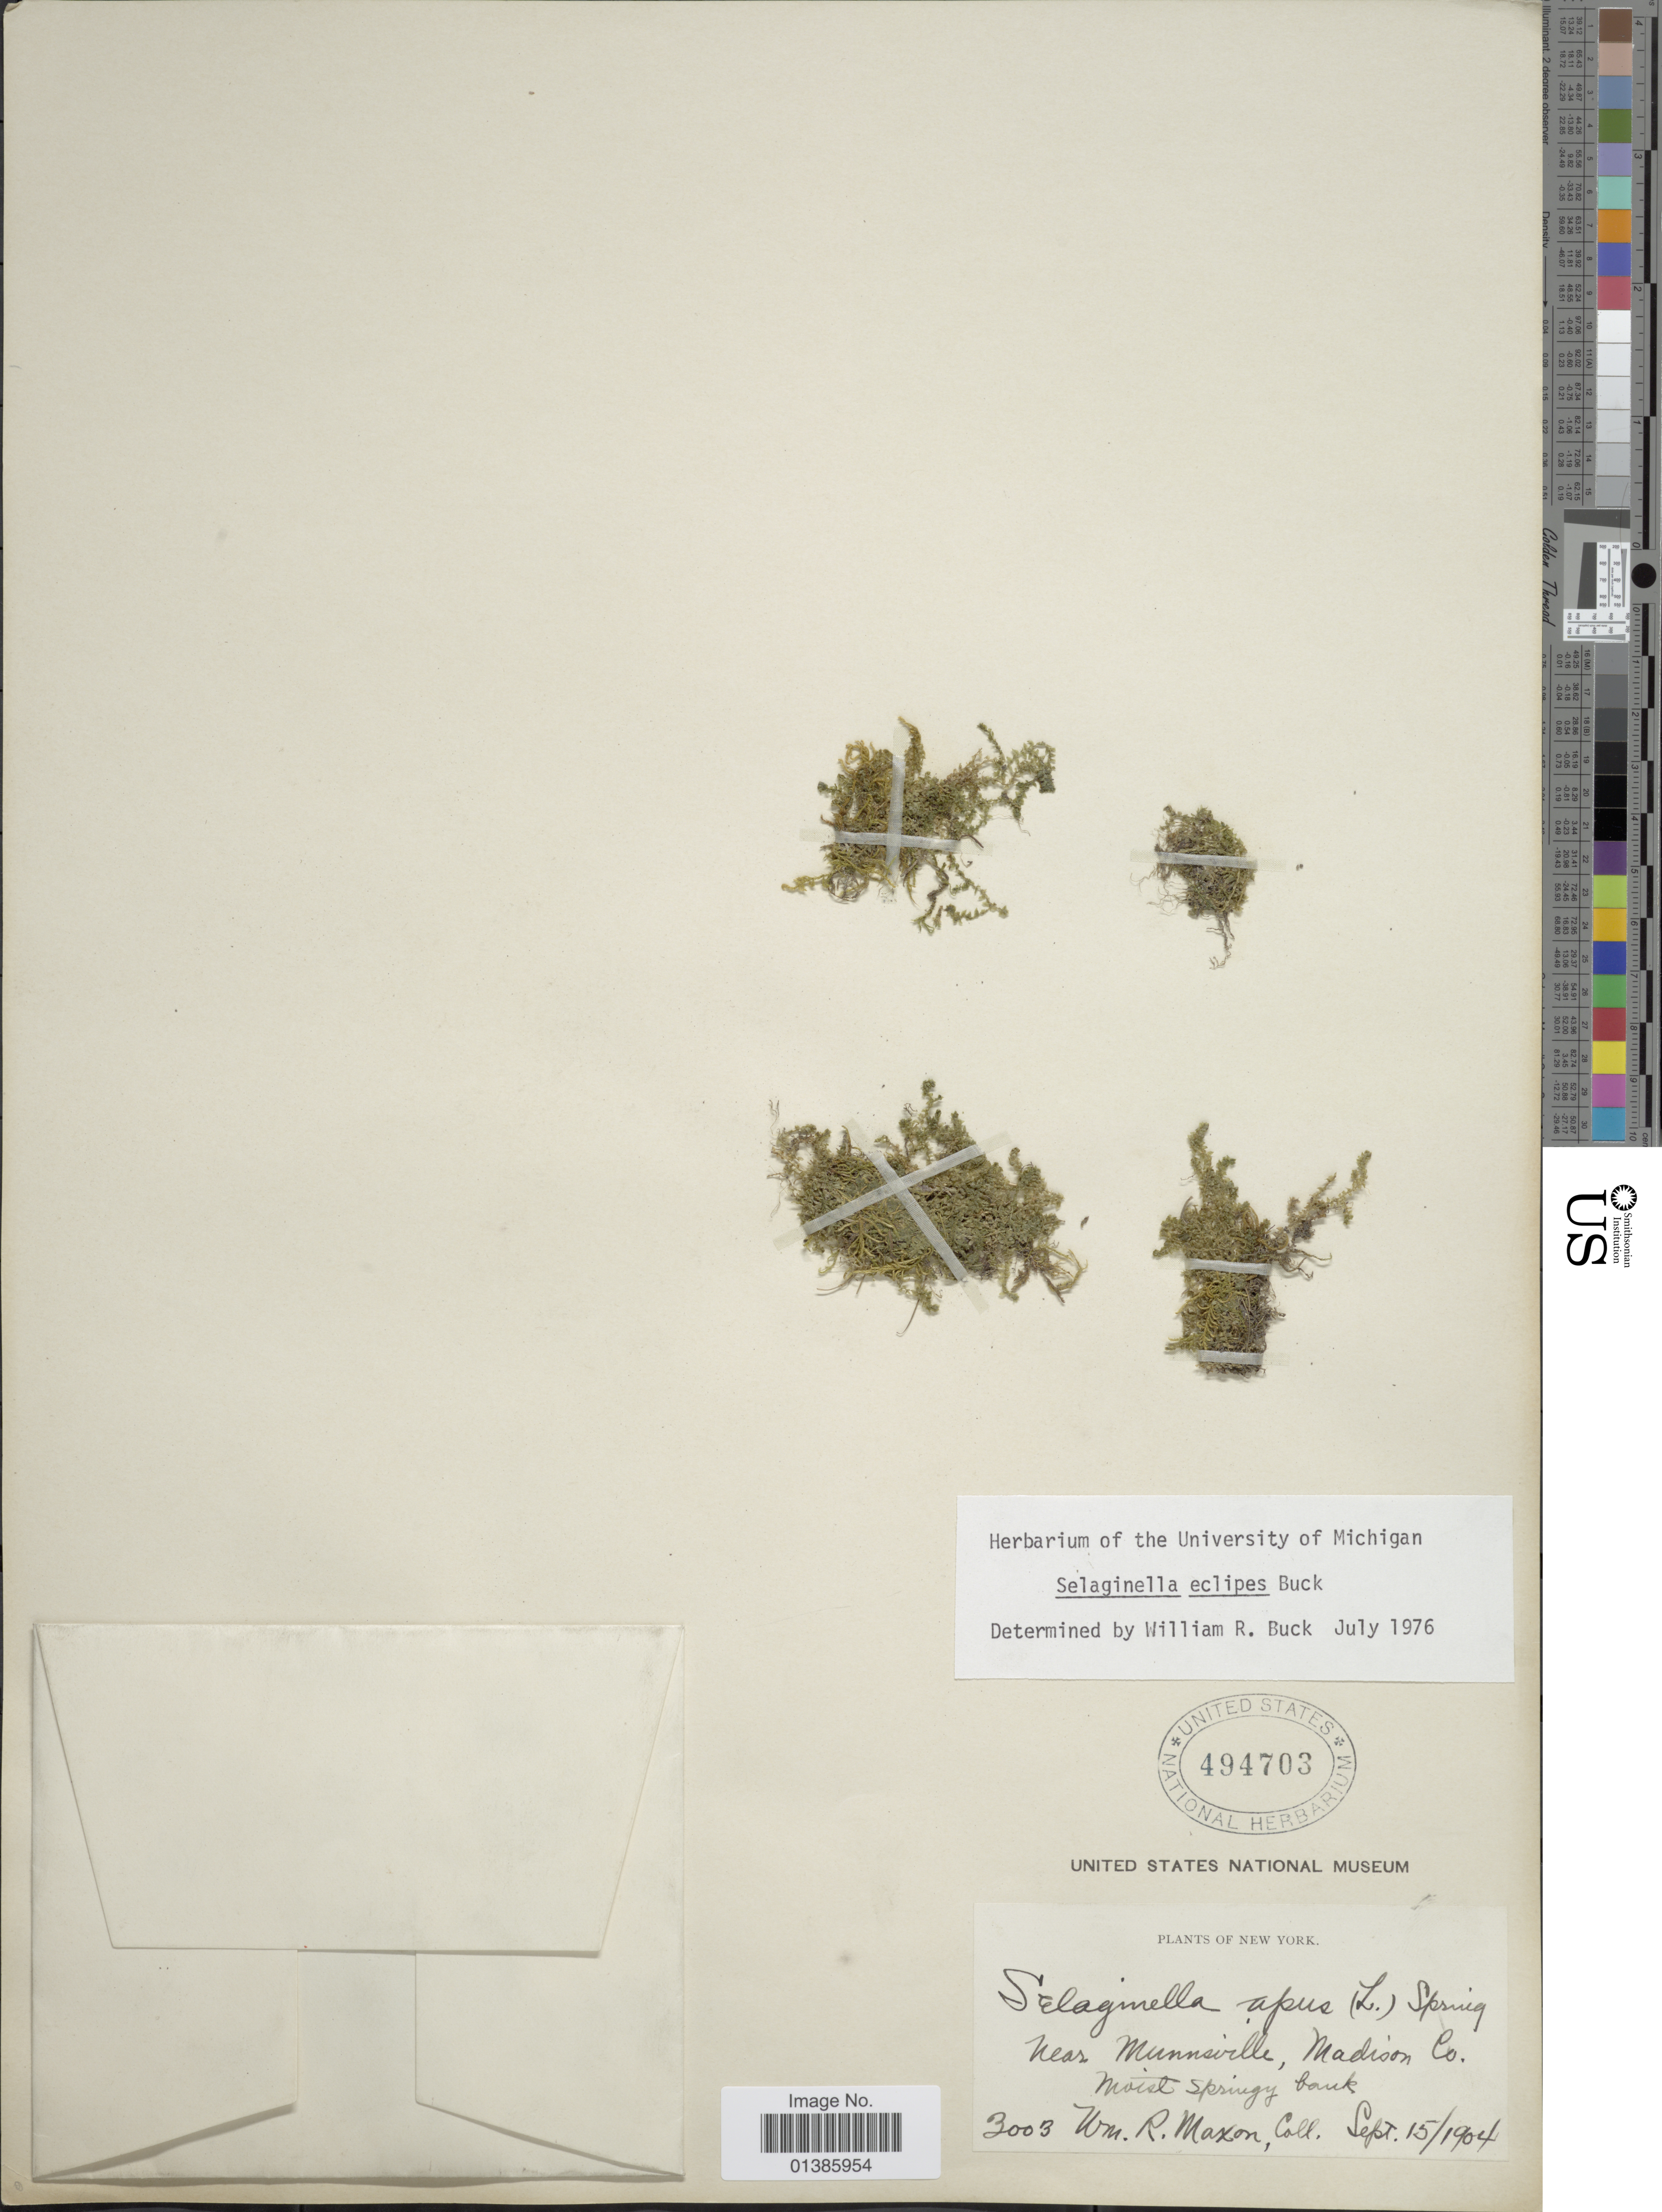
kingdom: Plantae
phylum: Tracheophyta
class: Lycopodiopsida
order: Selaginellales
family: Selaginellaceae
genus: Selaginella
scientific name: Selaginella eclipes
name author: W.R. Buck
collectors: W. R. Maxon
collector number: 3003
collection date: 1904-09-15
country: United States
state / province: New York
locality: Near Munnsville, Madison Co.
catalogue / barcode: US 494703